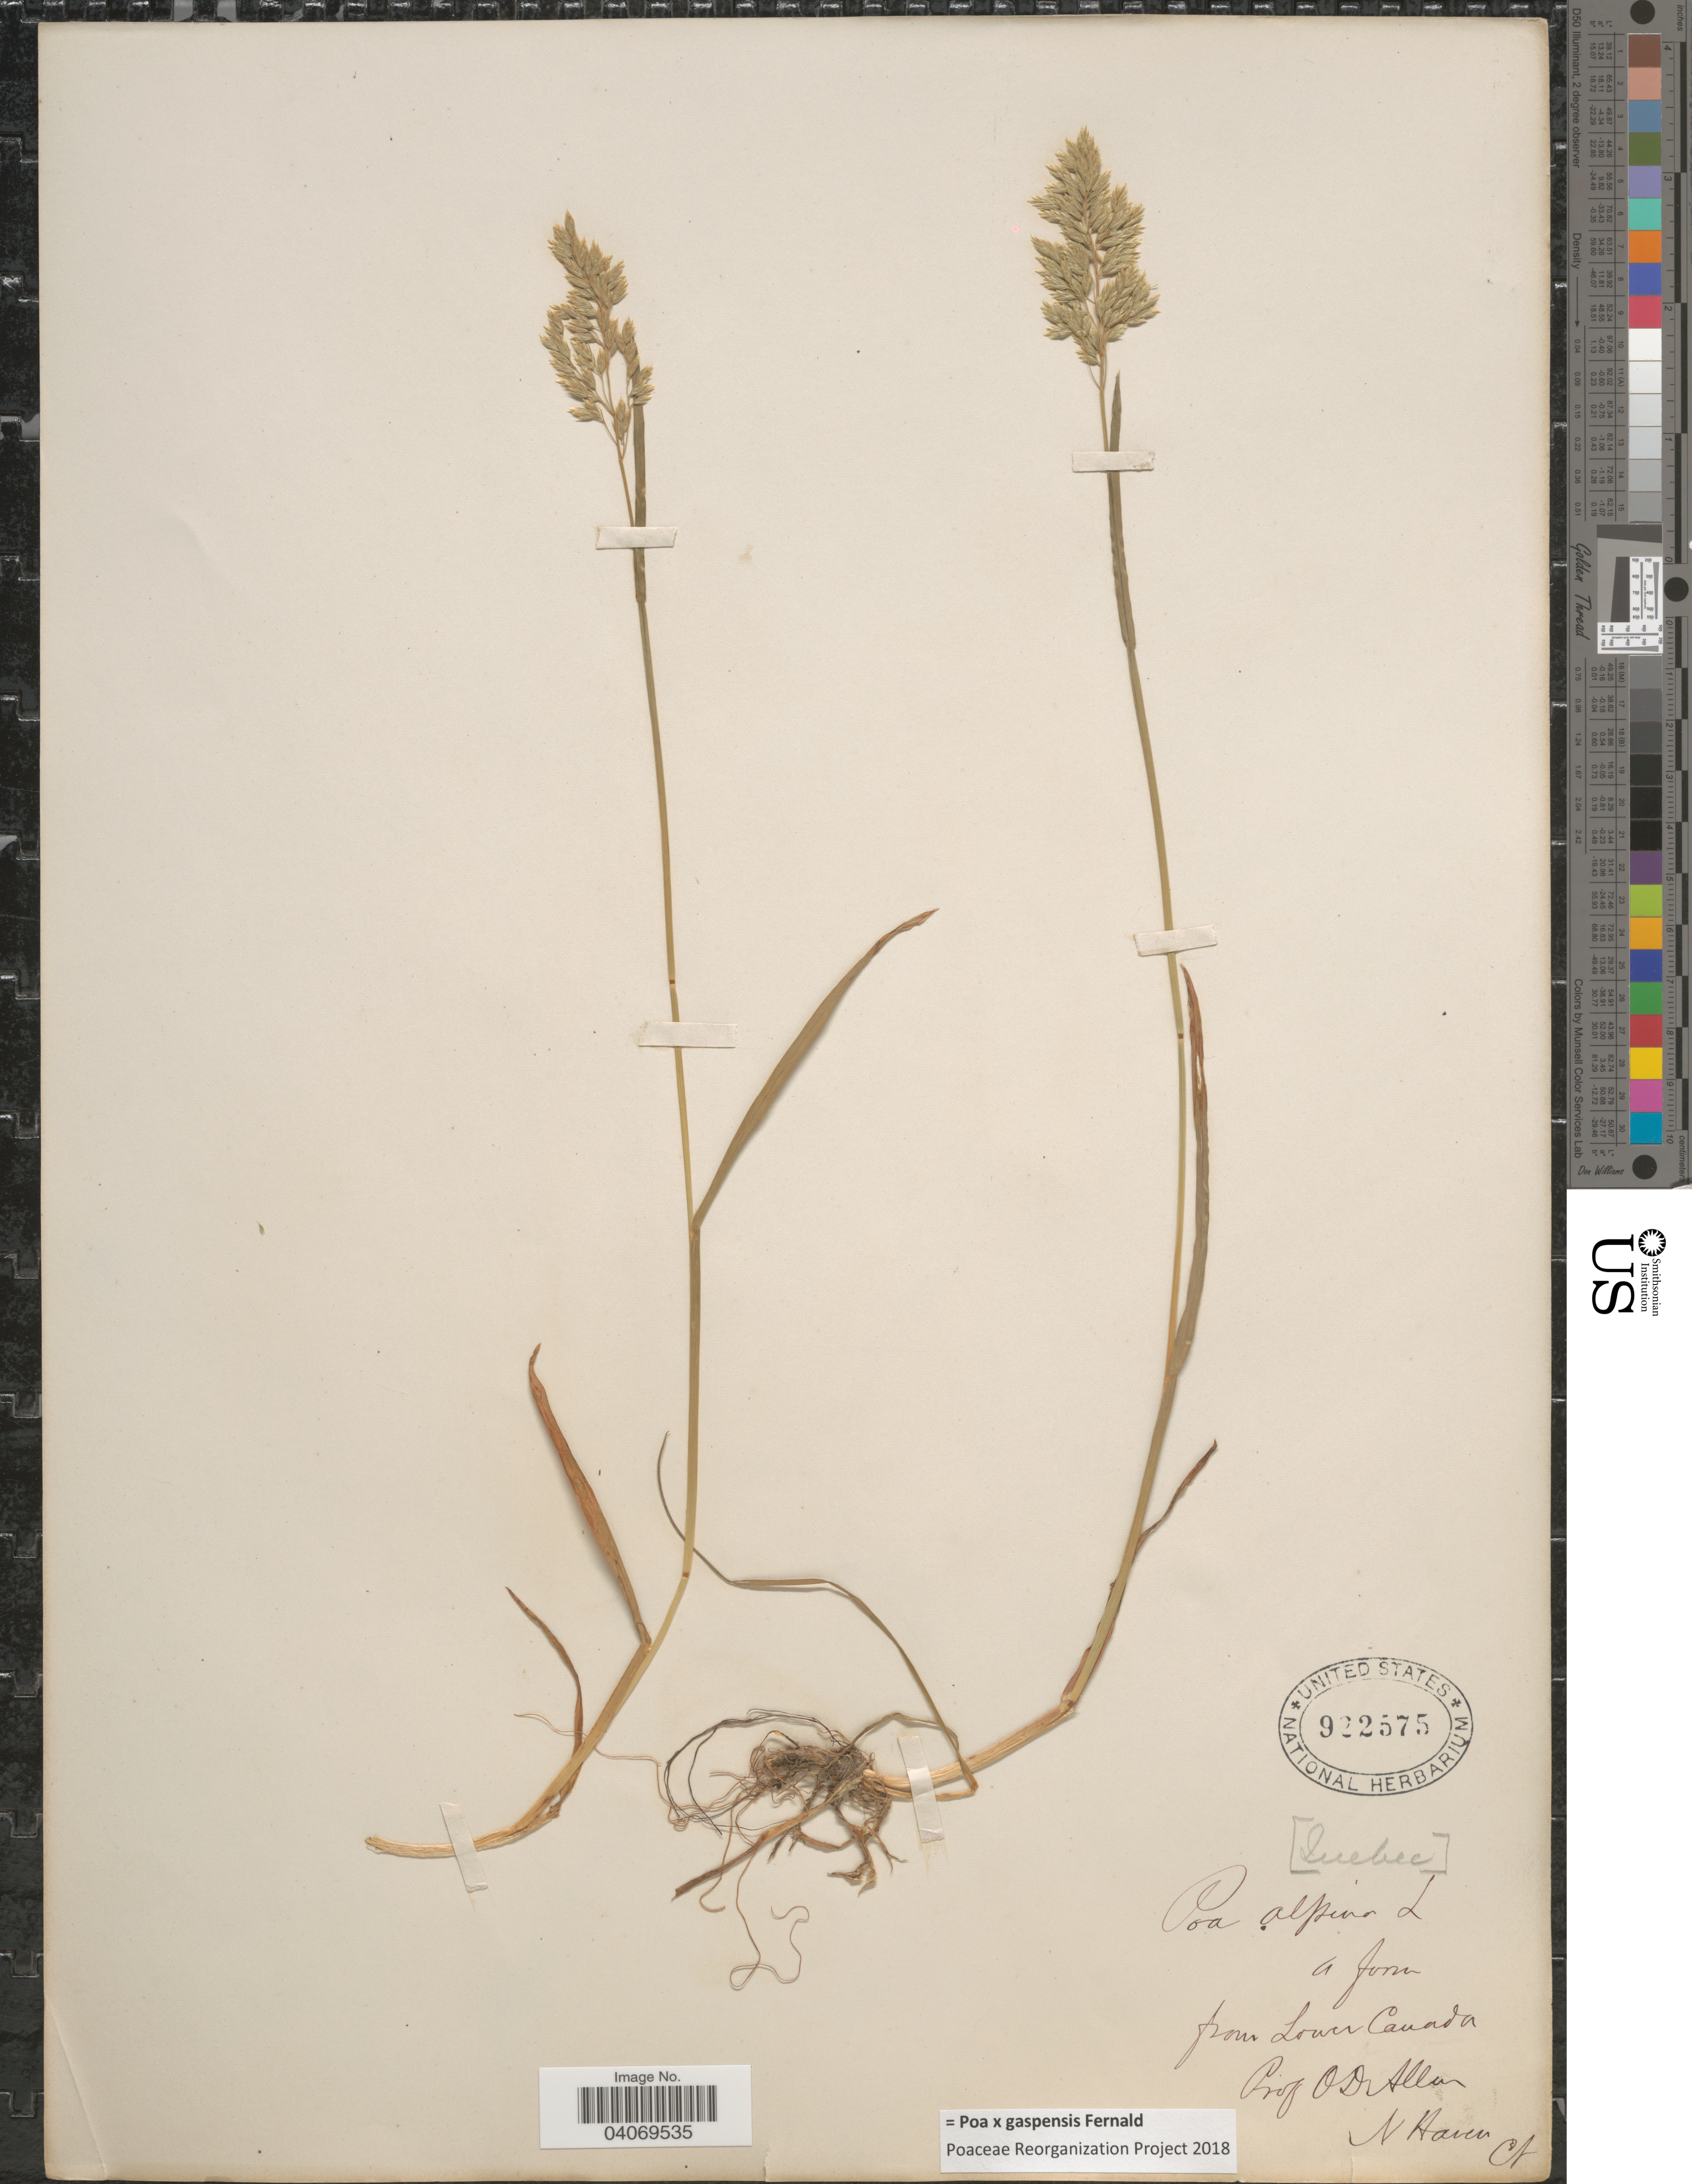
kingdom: Plantae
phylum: Tracheophyta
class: Liliopsida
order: Poales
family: Poaceae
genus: Poa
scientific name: Poa x gaspensis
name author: Fernald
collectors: O. D. Allen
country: Canada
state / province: Quebec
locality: Lower Canada.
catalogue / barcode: US 922575